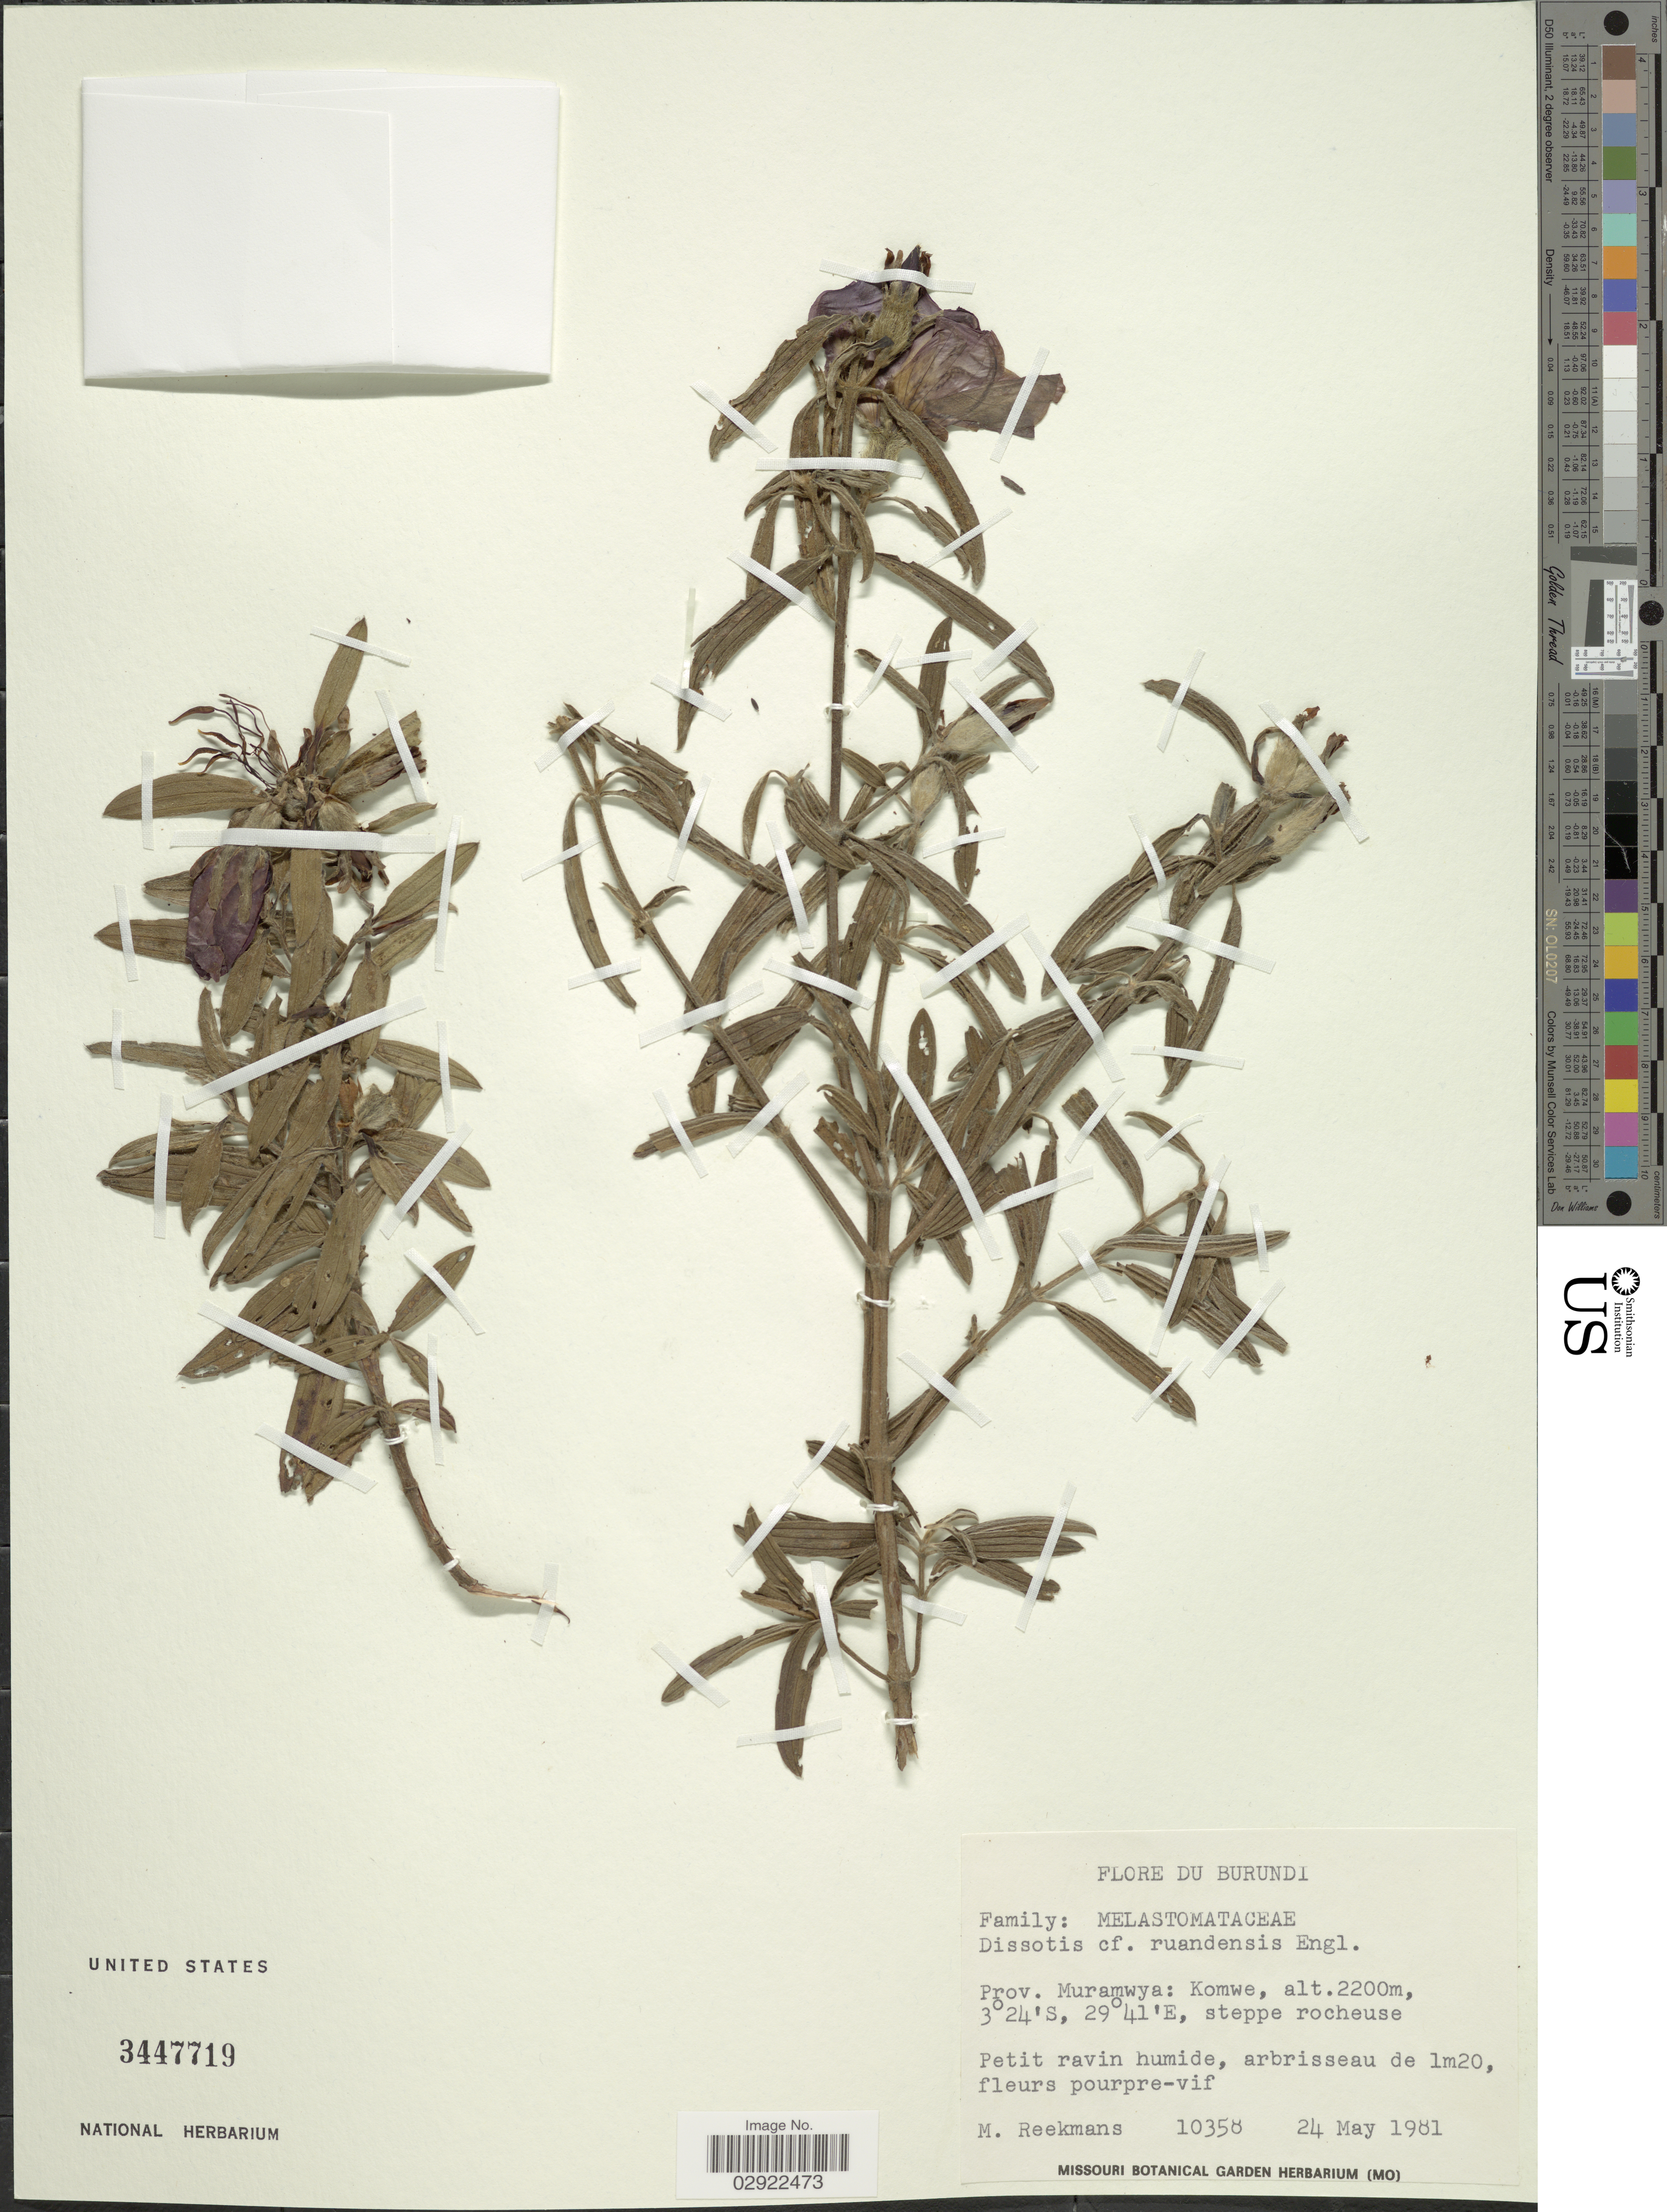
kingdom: Plantae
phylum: Tracheophyta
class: Magnoliopsida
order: Myrtales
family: Melastomataceae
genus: Feliciotis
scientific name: Feliciotis ruandensis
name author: (Engl.) Ver.-Lib. & G. Kadereit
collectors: M. Reekmans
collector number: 10358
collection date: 1981-05-24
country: Burundi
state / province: Muramvya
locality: Prov. Muramwya: Komwe.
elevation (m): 2200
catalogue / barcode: US 3447719